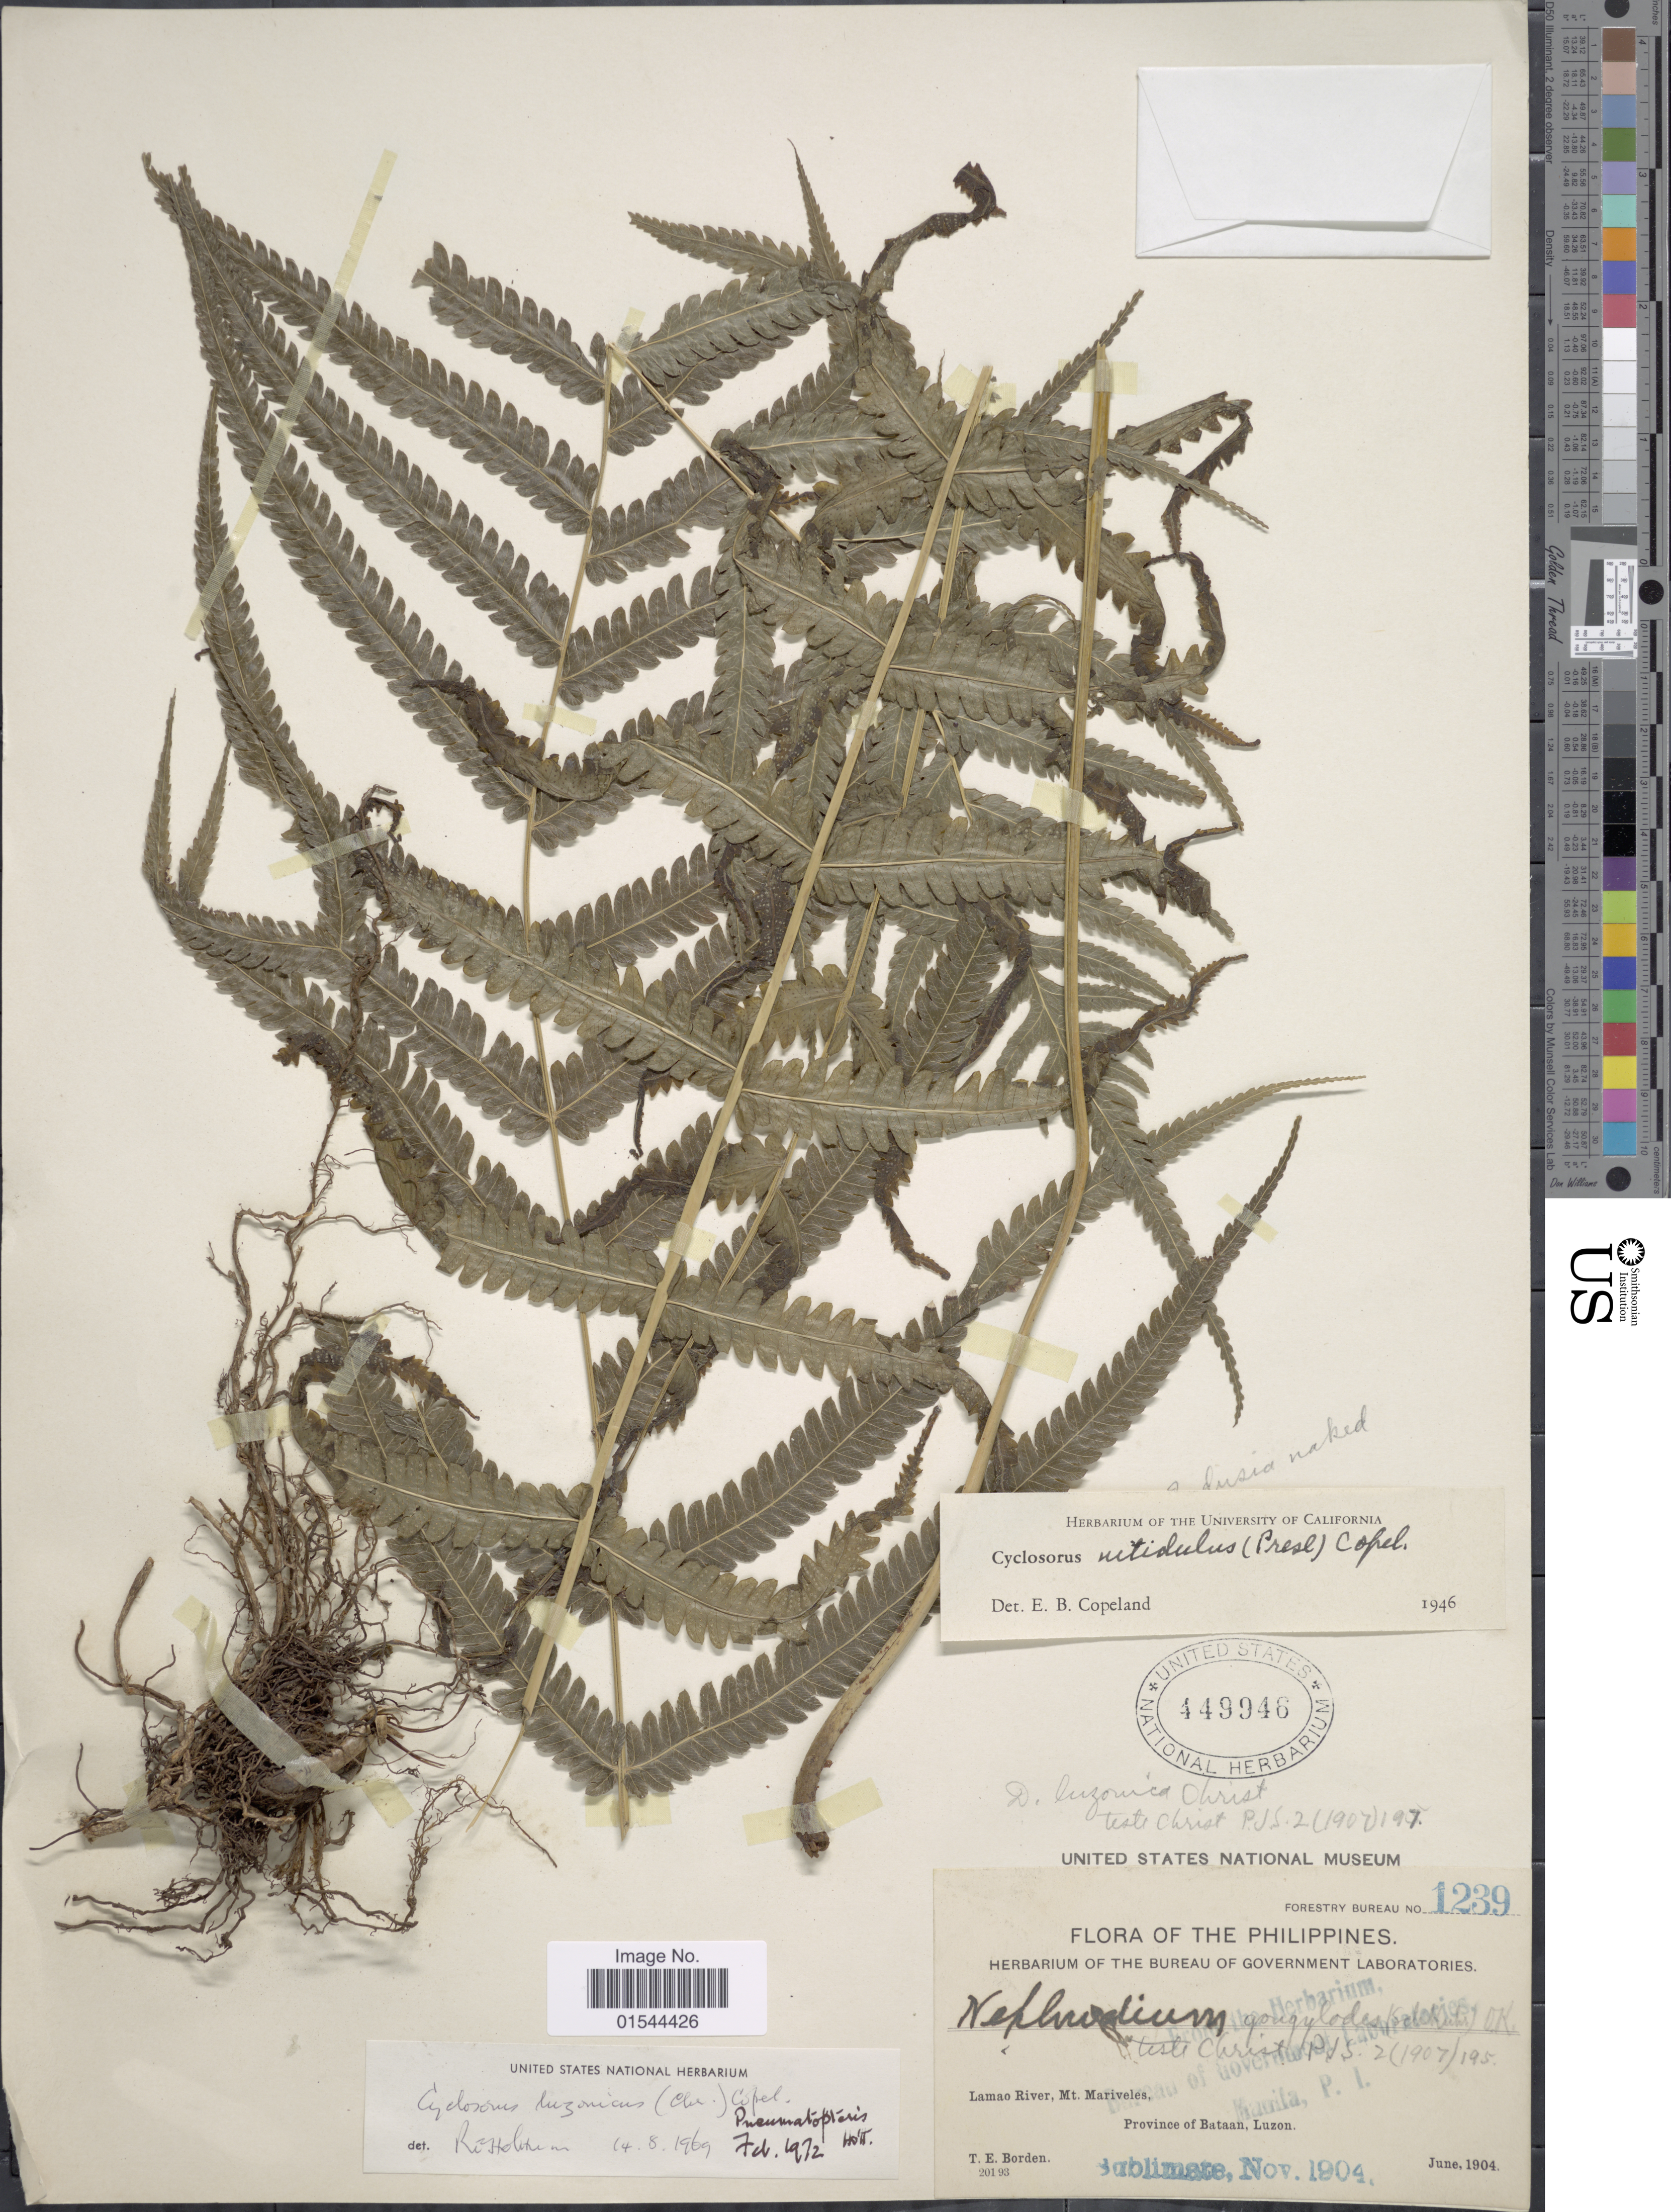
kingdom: Plantae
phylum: Tracheophyta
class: Polypodiopsida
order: Polypodiales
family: Thelypteridaceae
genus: Pneumatopteris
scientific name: Pneumatopteris laevis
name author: (Mett.) Holttum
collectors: T. E. Borden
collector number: Forestry Bureau 1239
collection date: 1904-06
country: Philippines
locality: Lamao River, Mt. Mariveles, Province of Bataan, Luzon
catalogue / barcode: US 449946